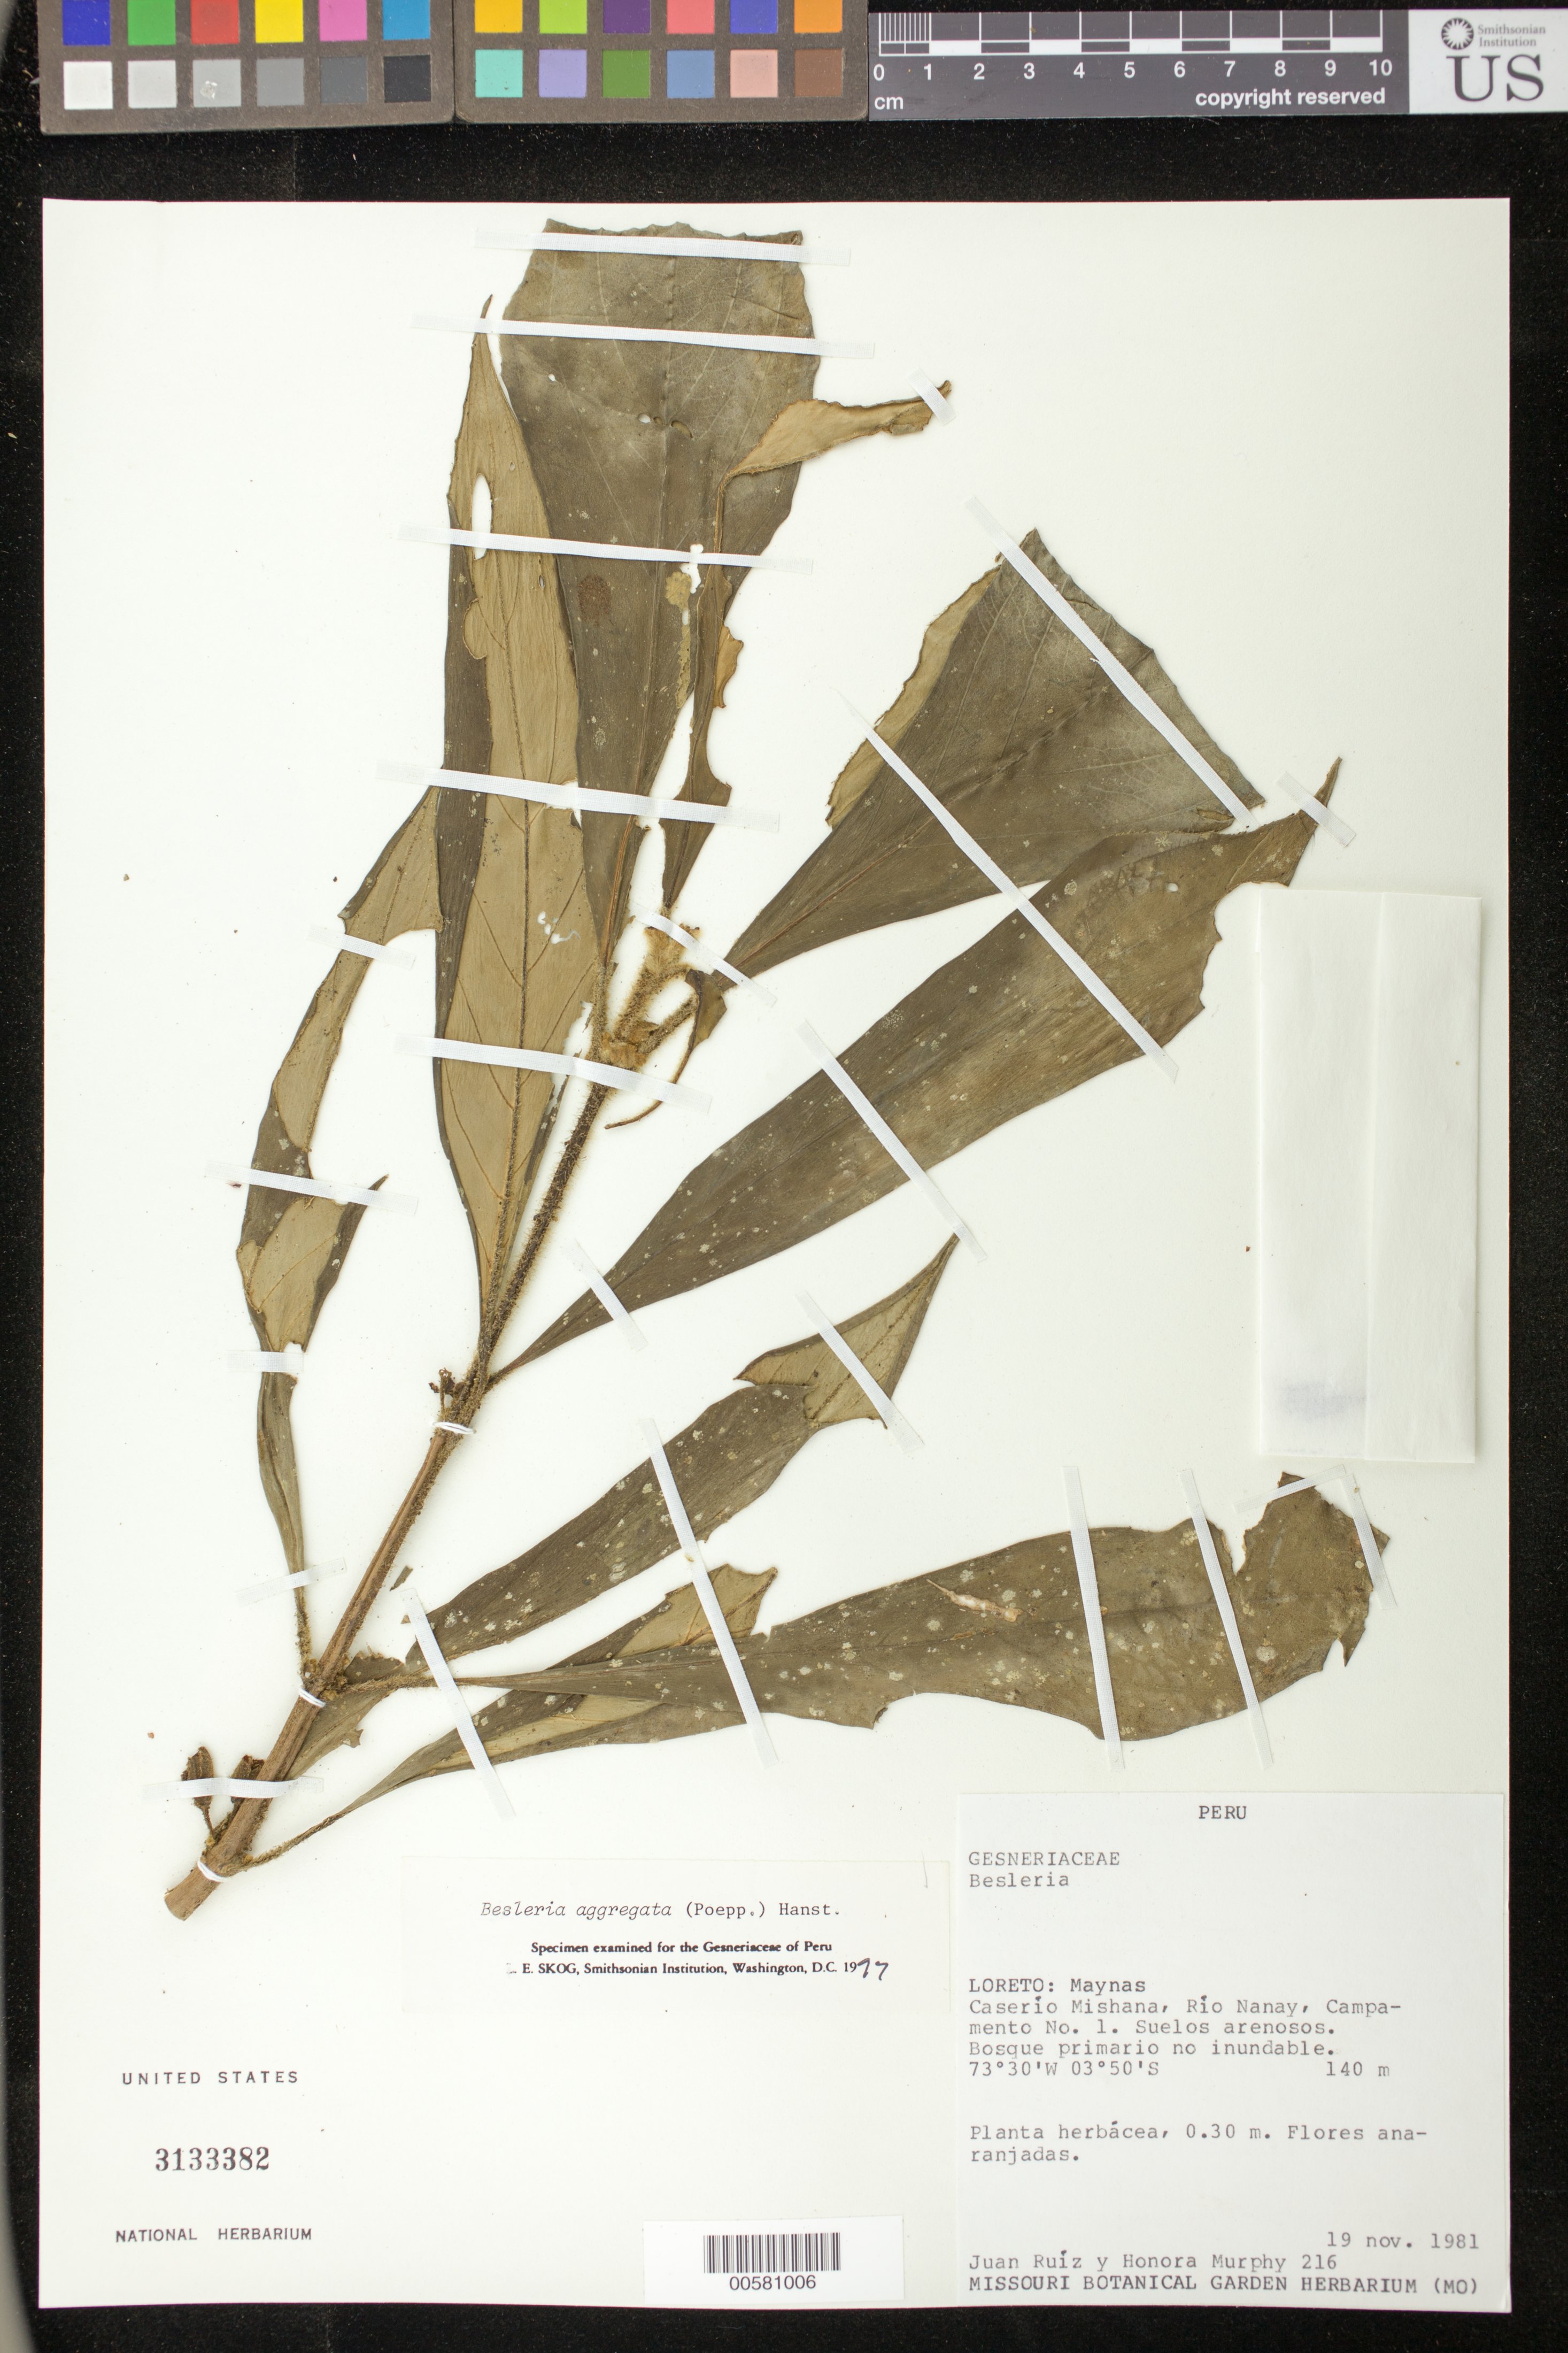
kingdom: Plantae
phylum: Tracheophyta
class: Magnoliopsida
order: Lamiales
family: Gesneriaceae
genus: Besleria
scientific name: Besleria aggregata var. aggregata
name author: (Mart.) Hanst.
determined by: Skog, Laurence E.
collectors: J. Ruiz & H. Murphy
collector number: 216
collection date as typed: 19 Nov 1981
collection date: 1981-11-19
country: Peru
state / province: Loreto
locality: Maynas; Caserío Mishana, Río Nanay, Campamento no. 1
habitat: Bosque primario no inundable; suelos arenosos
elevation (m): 140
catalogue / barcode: US 3133382